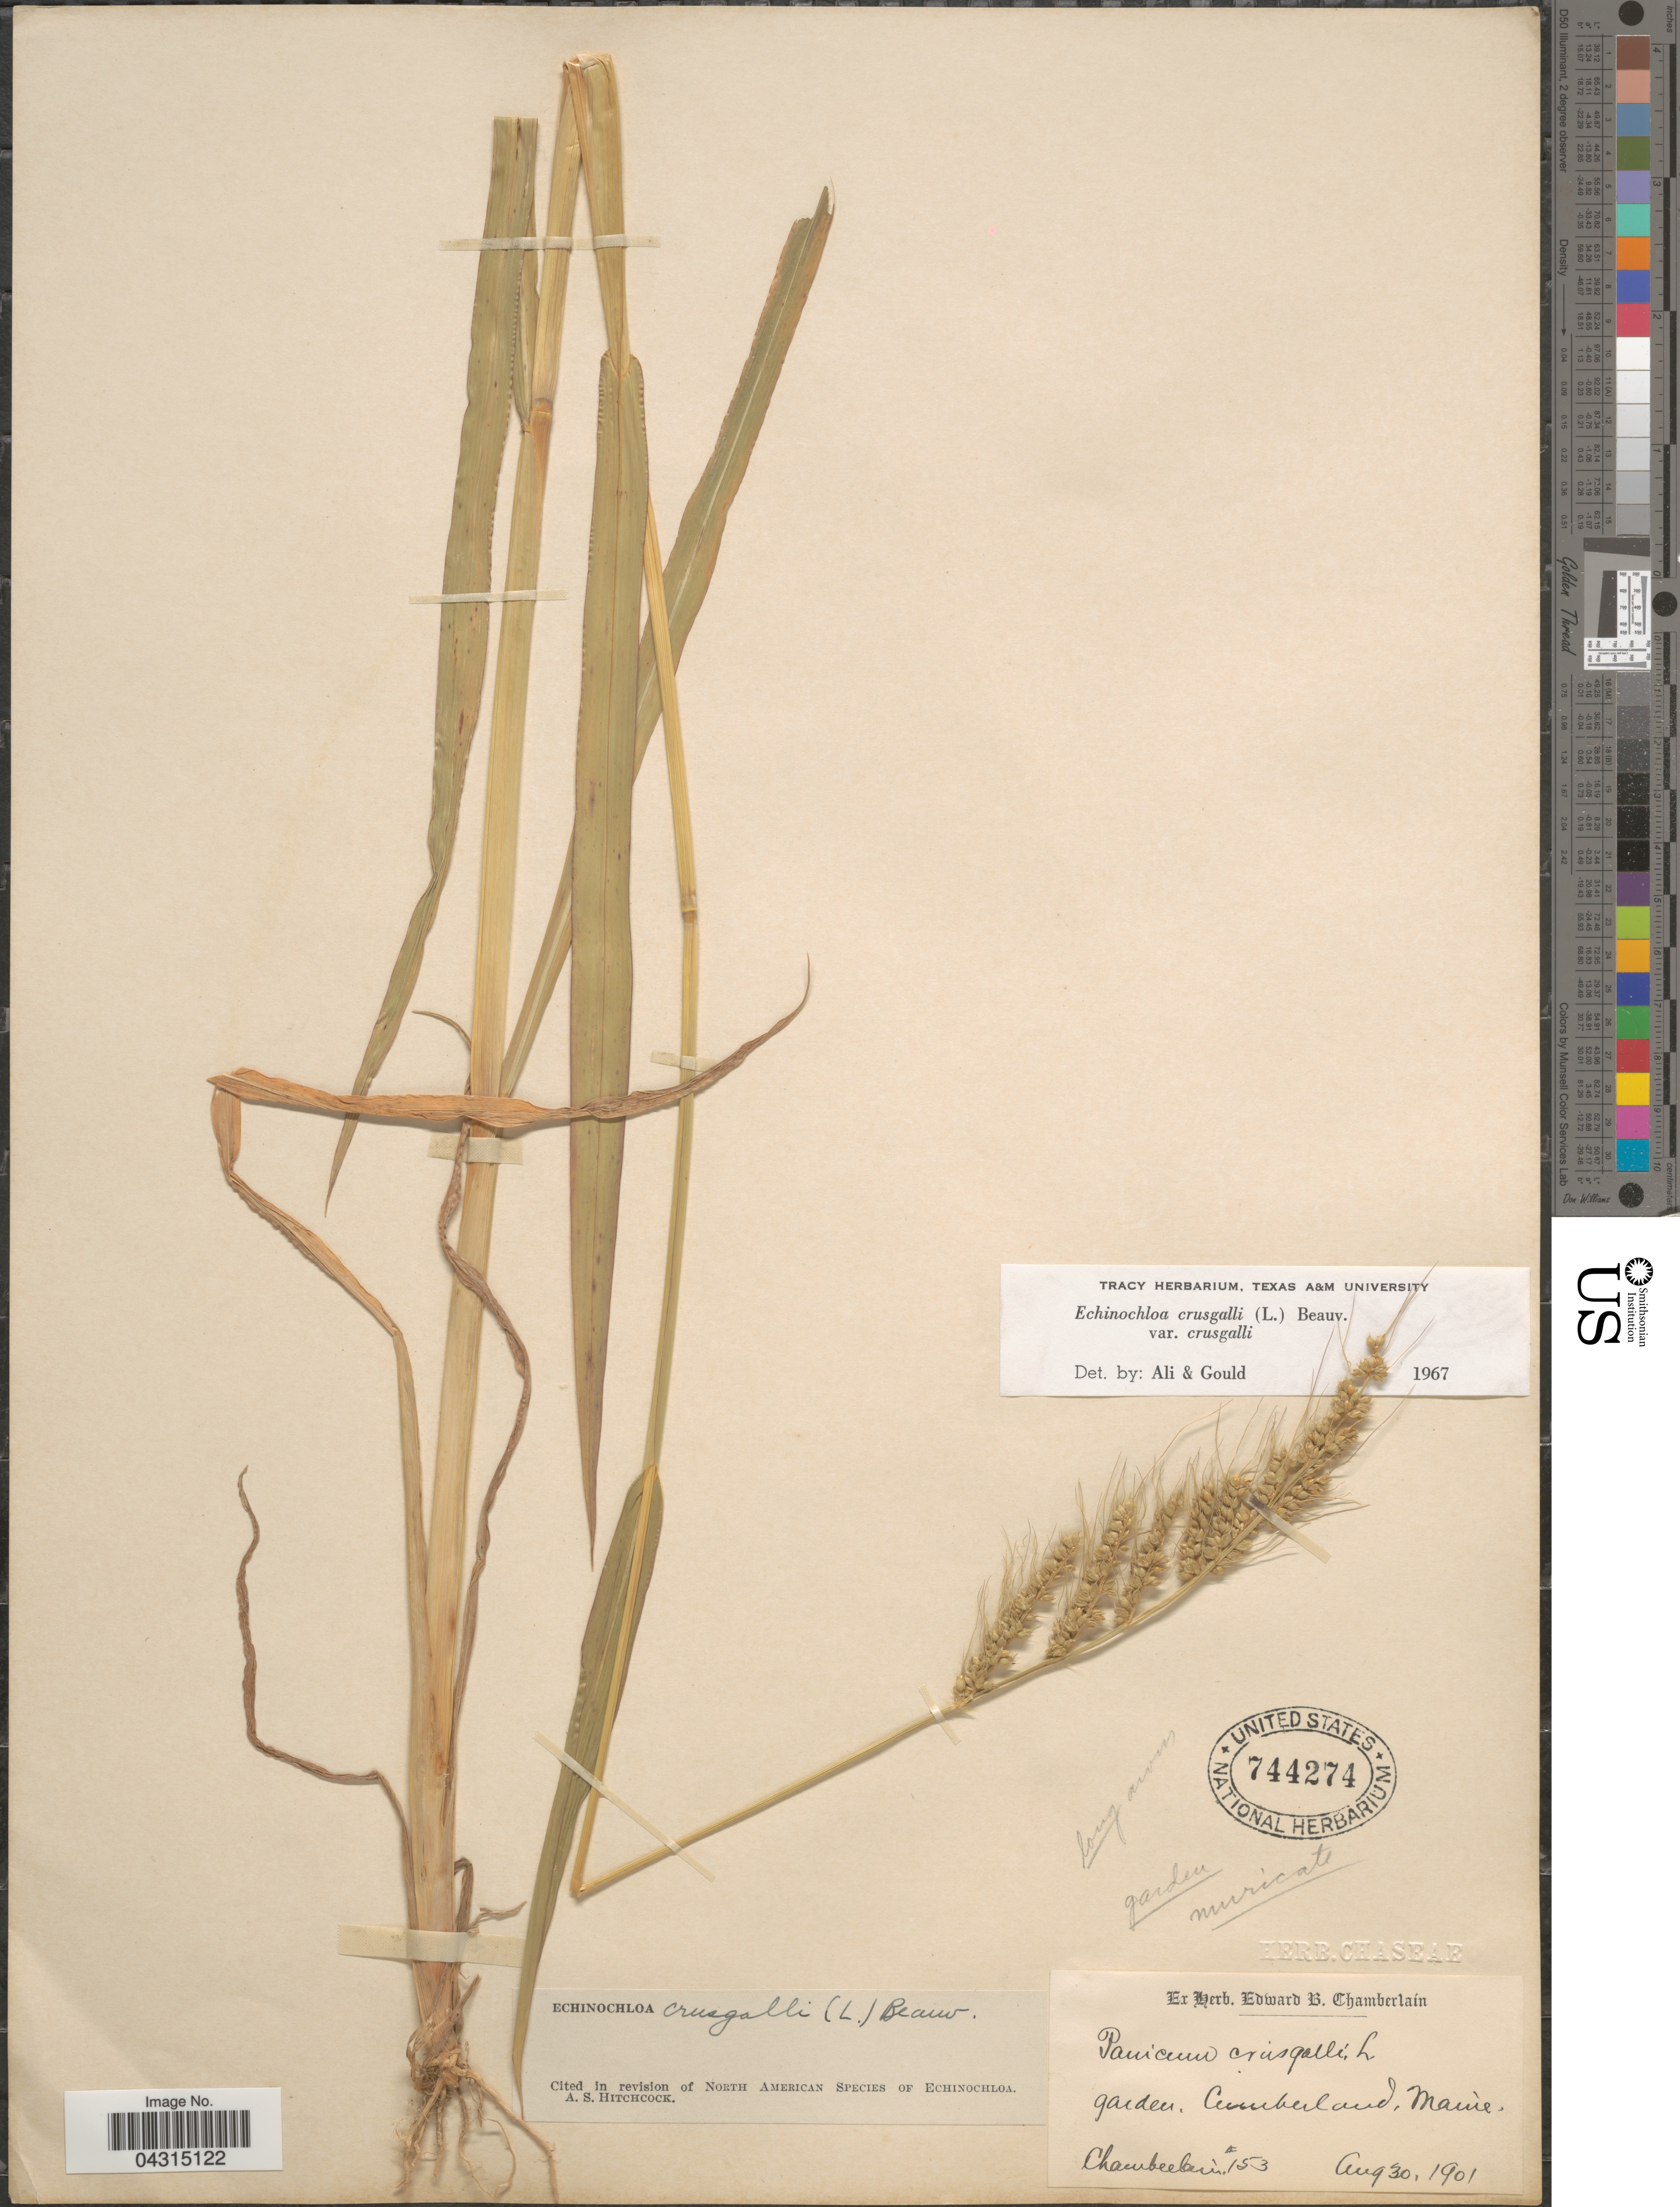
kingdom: Plantae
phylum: Tracheophyta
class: Liliopsida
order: Poales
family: Poaceae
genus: Echinochloa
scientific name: Echinochloa crus-galli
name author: (L.) P. Beauv.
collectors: E. Chamberlain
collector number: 153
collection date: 1901-08-30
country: United States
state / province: Maine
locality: Garden. Cumberland.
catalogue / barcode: US 744274